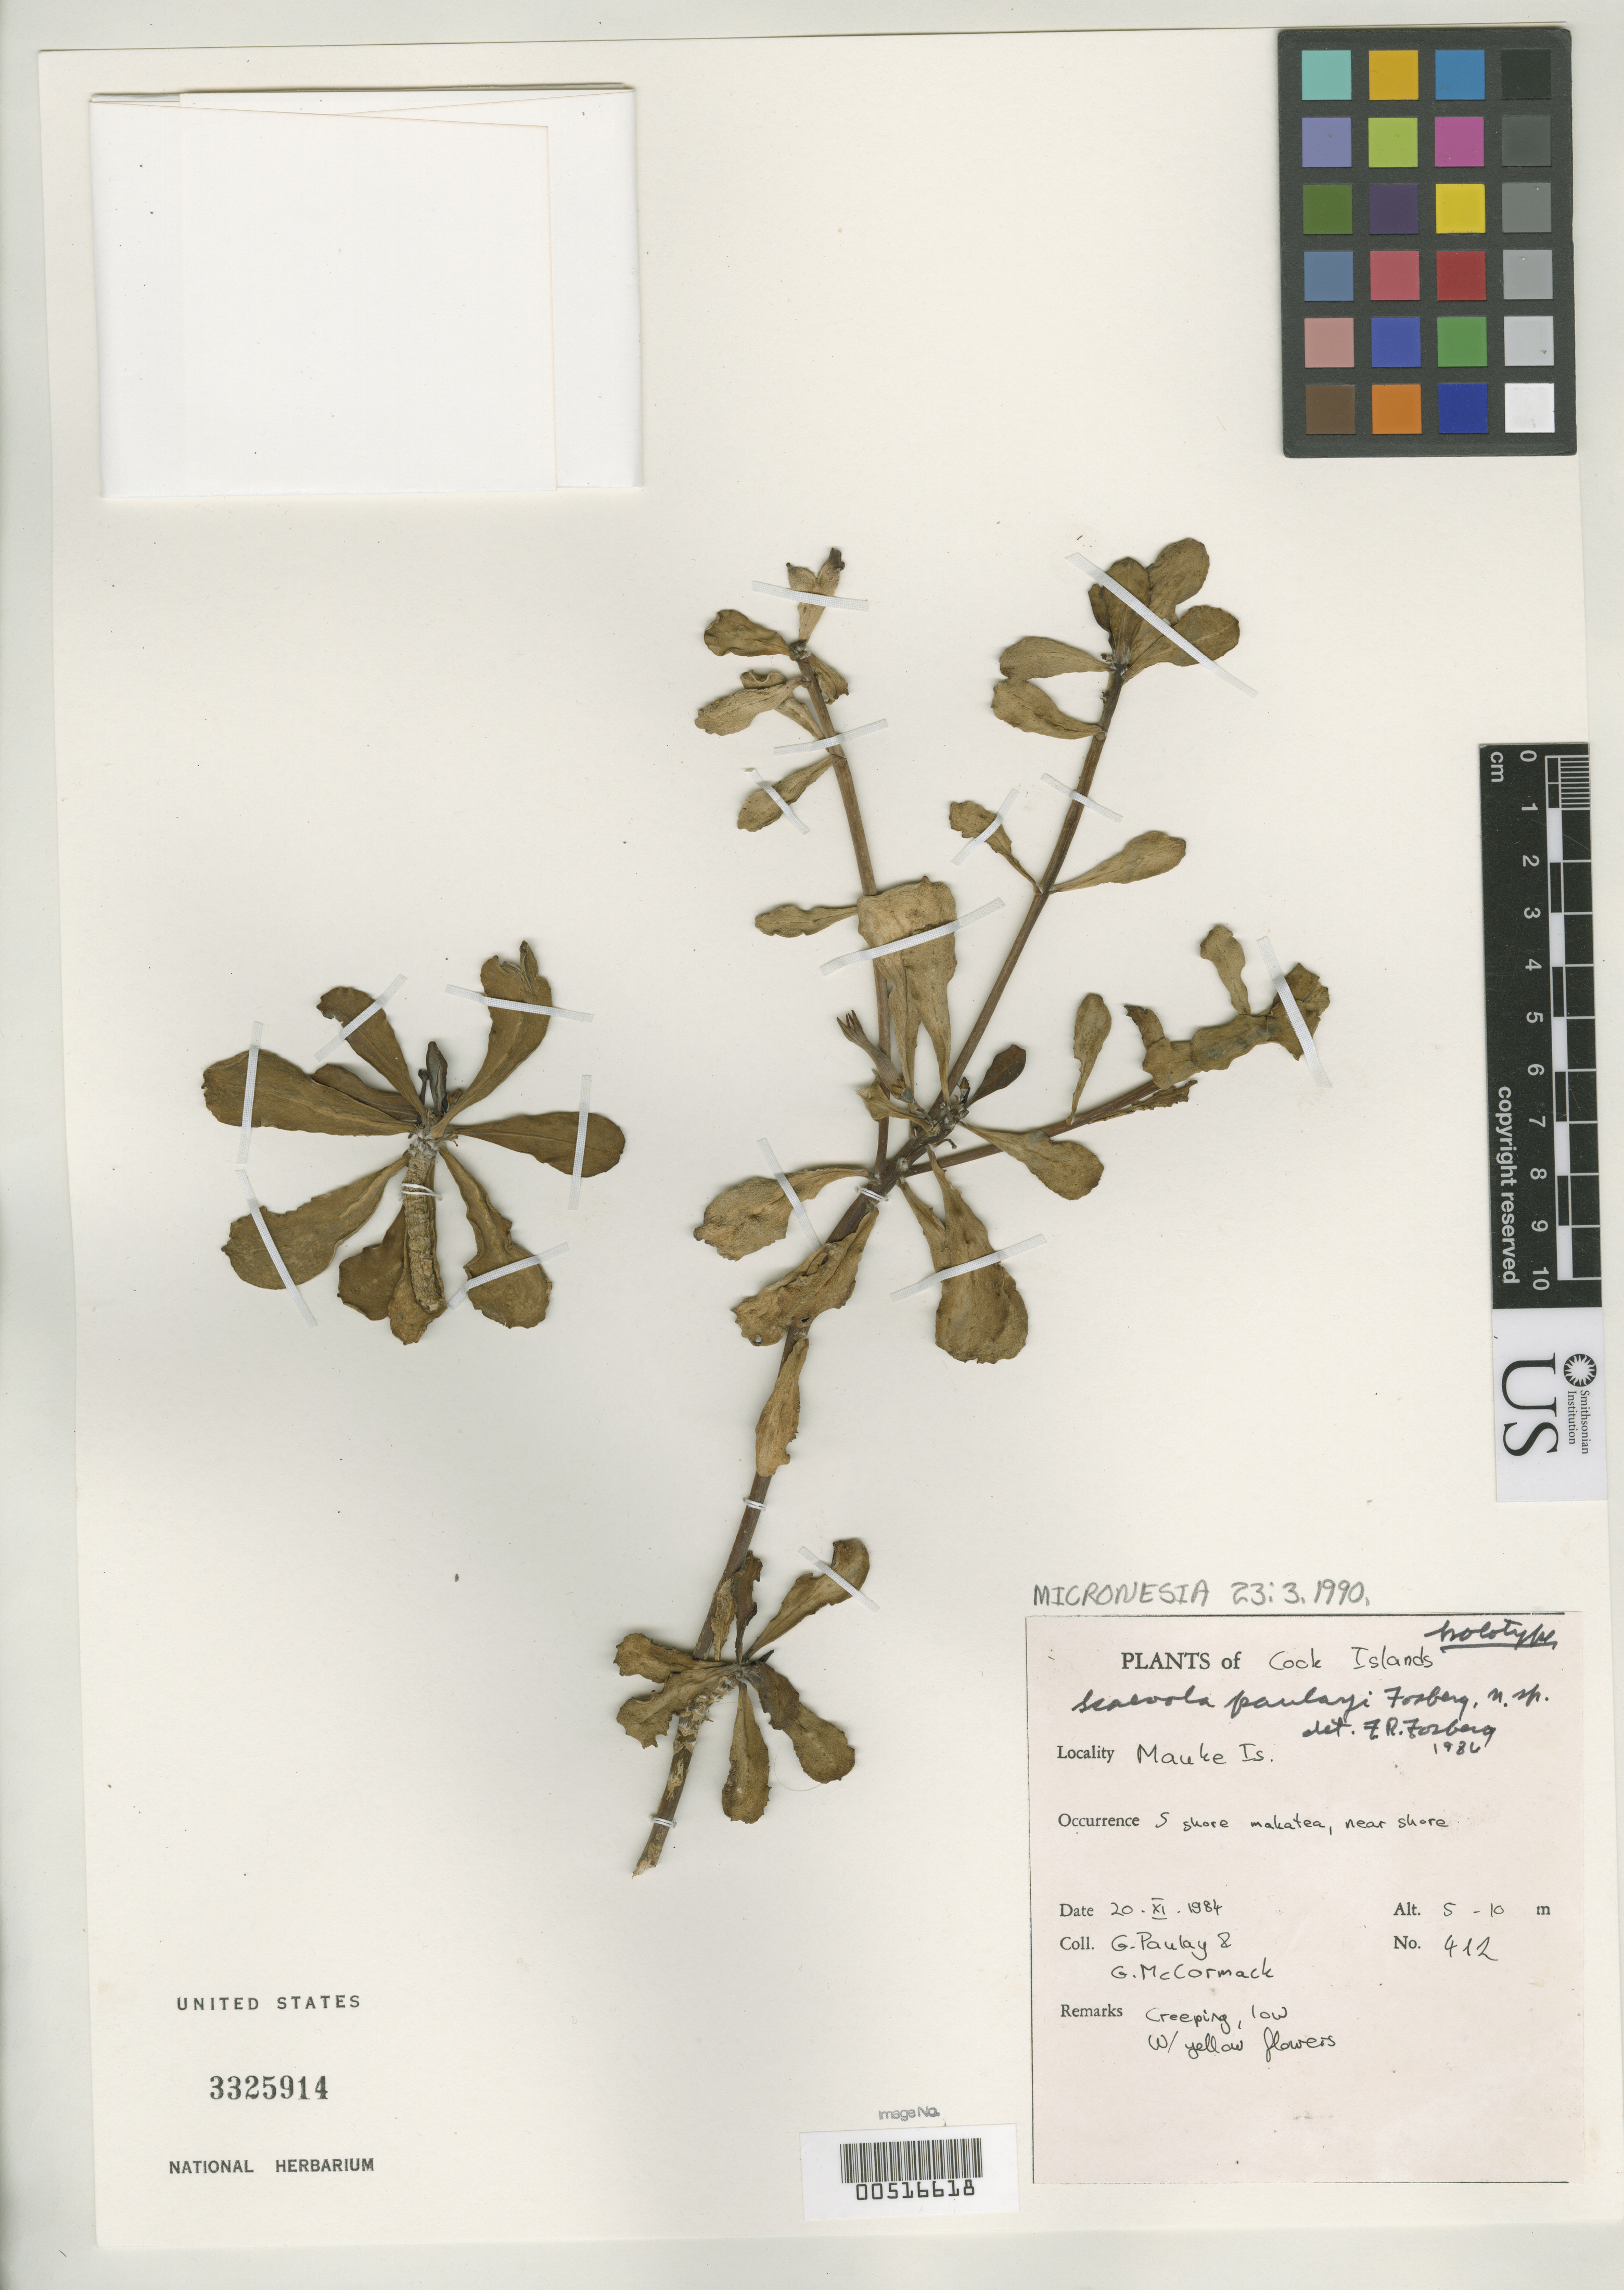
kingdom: Plantae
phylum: Tracheophyta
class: Magnoliopsida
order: Asterales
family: Goodeniaceae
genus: Scaevola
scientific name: Scaevola paulayi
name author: Fosberg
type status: Holotype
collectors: G. Paulay & G. McCormack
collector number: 412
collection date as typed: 20 Nov 1984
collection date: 1984-11-20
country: Cook Islands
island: Mauke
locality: S shore Makatea, near shore. [Lower Cook Is.]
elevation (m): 5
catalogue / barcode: US 3325914